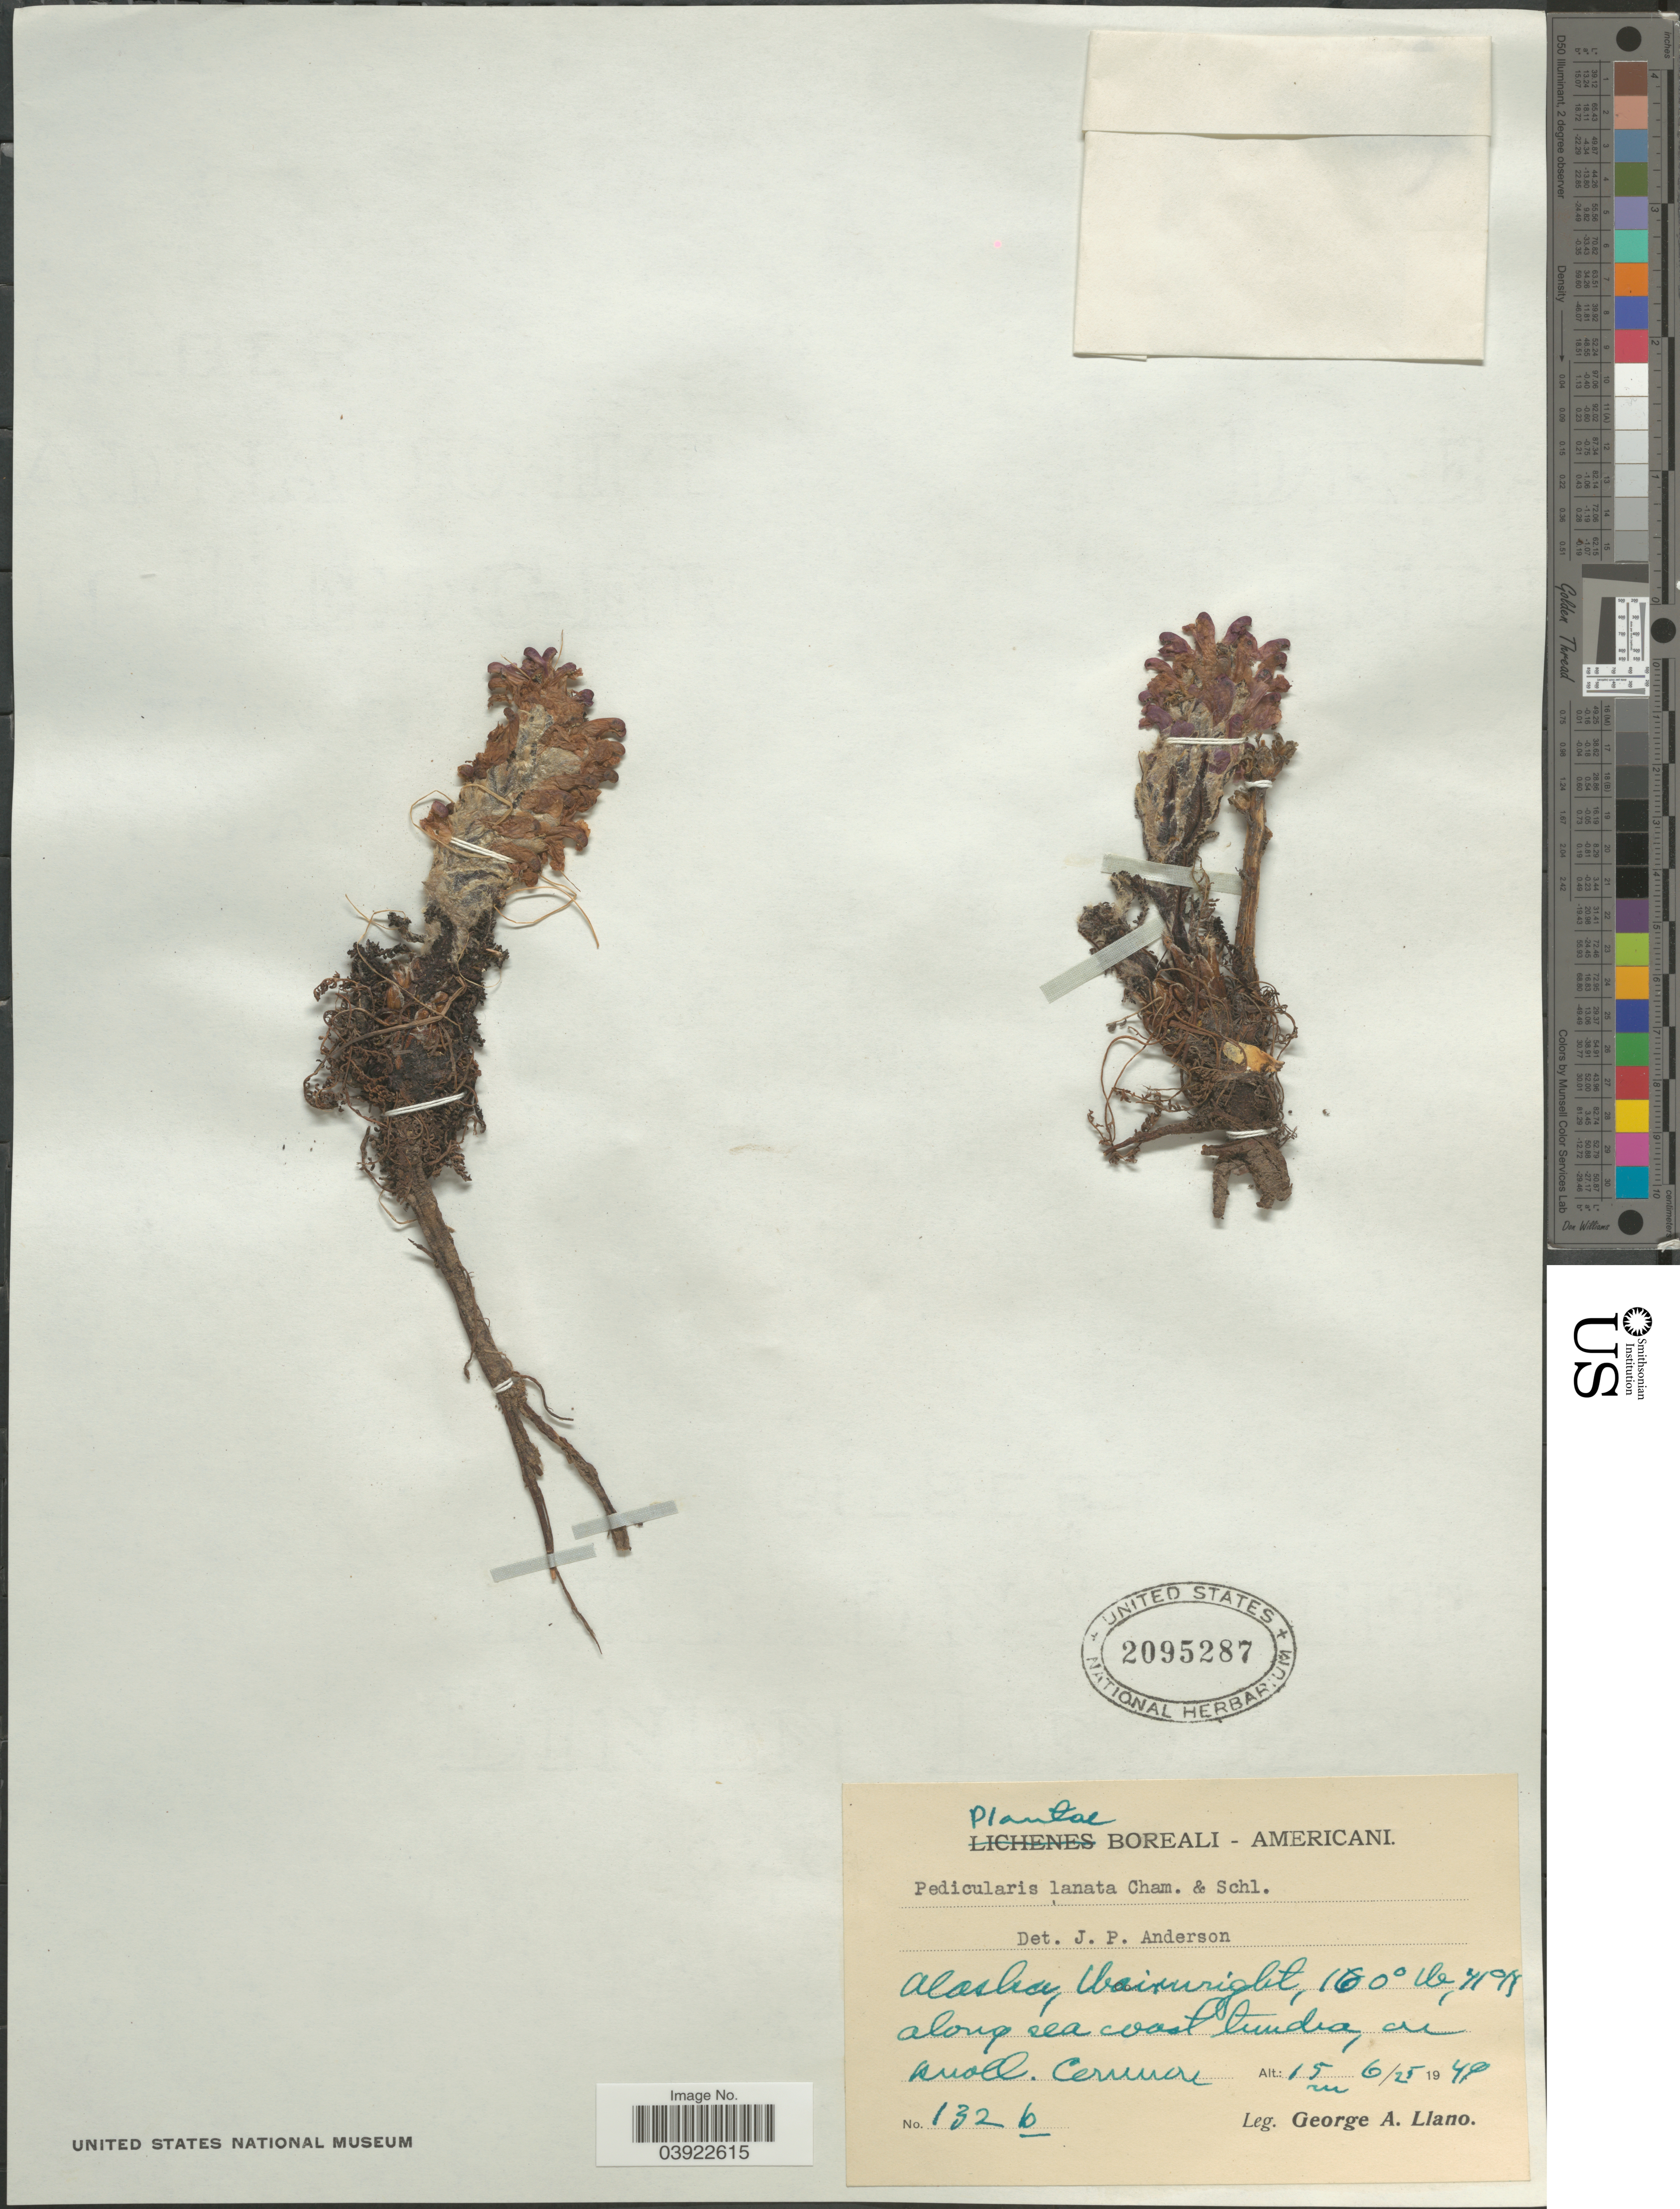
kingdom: Plantae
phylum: Tracheophyta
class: Magnoliopsida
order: Lamiales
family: Orobanchaceae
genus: Pedicularis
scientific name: Pedicularis lanata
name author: Willd. ex Cham. & Schltdl.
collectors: G. Llano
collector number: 132b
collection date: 1949-06-25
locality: Boreali - Americani. Along sea coast tundra.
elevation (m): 15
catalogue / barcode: US 2095287